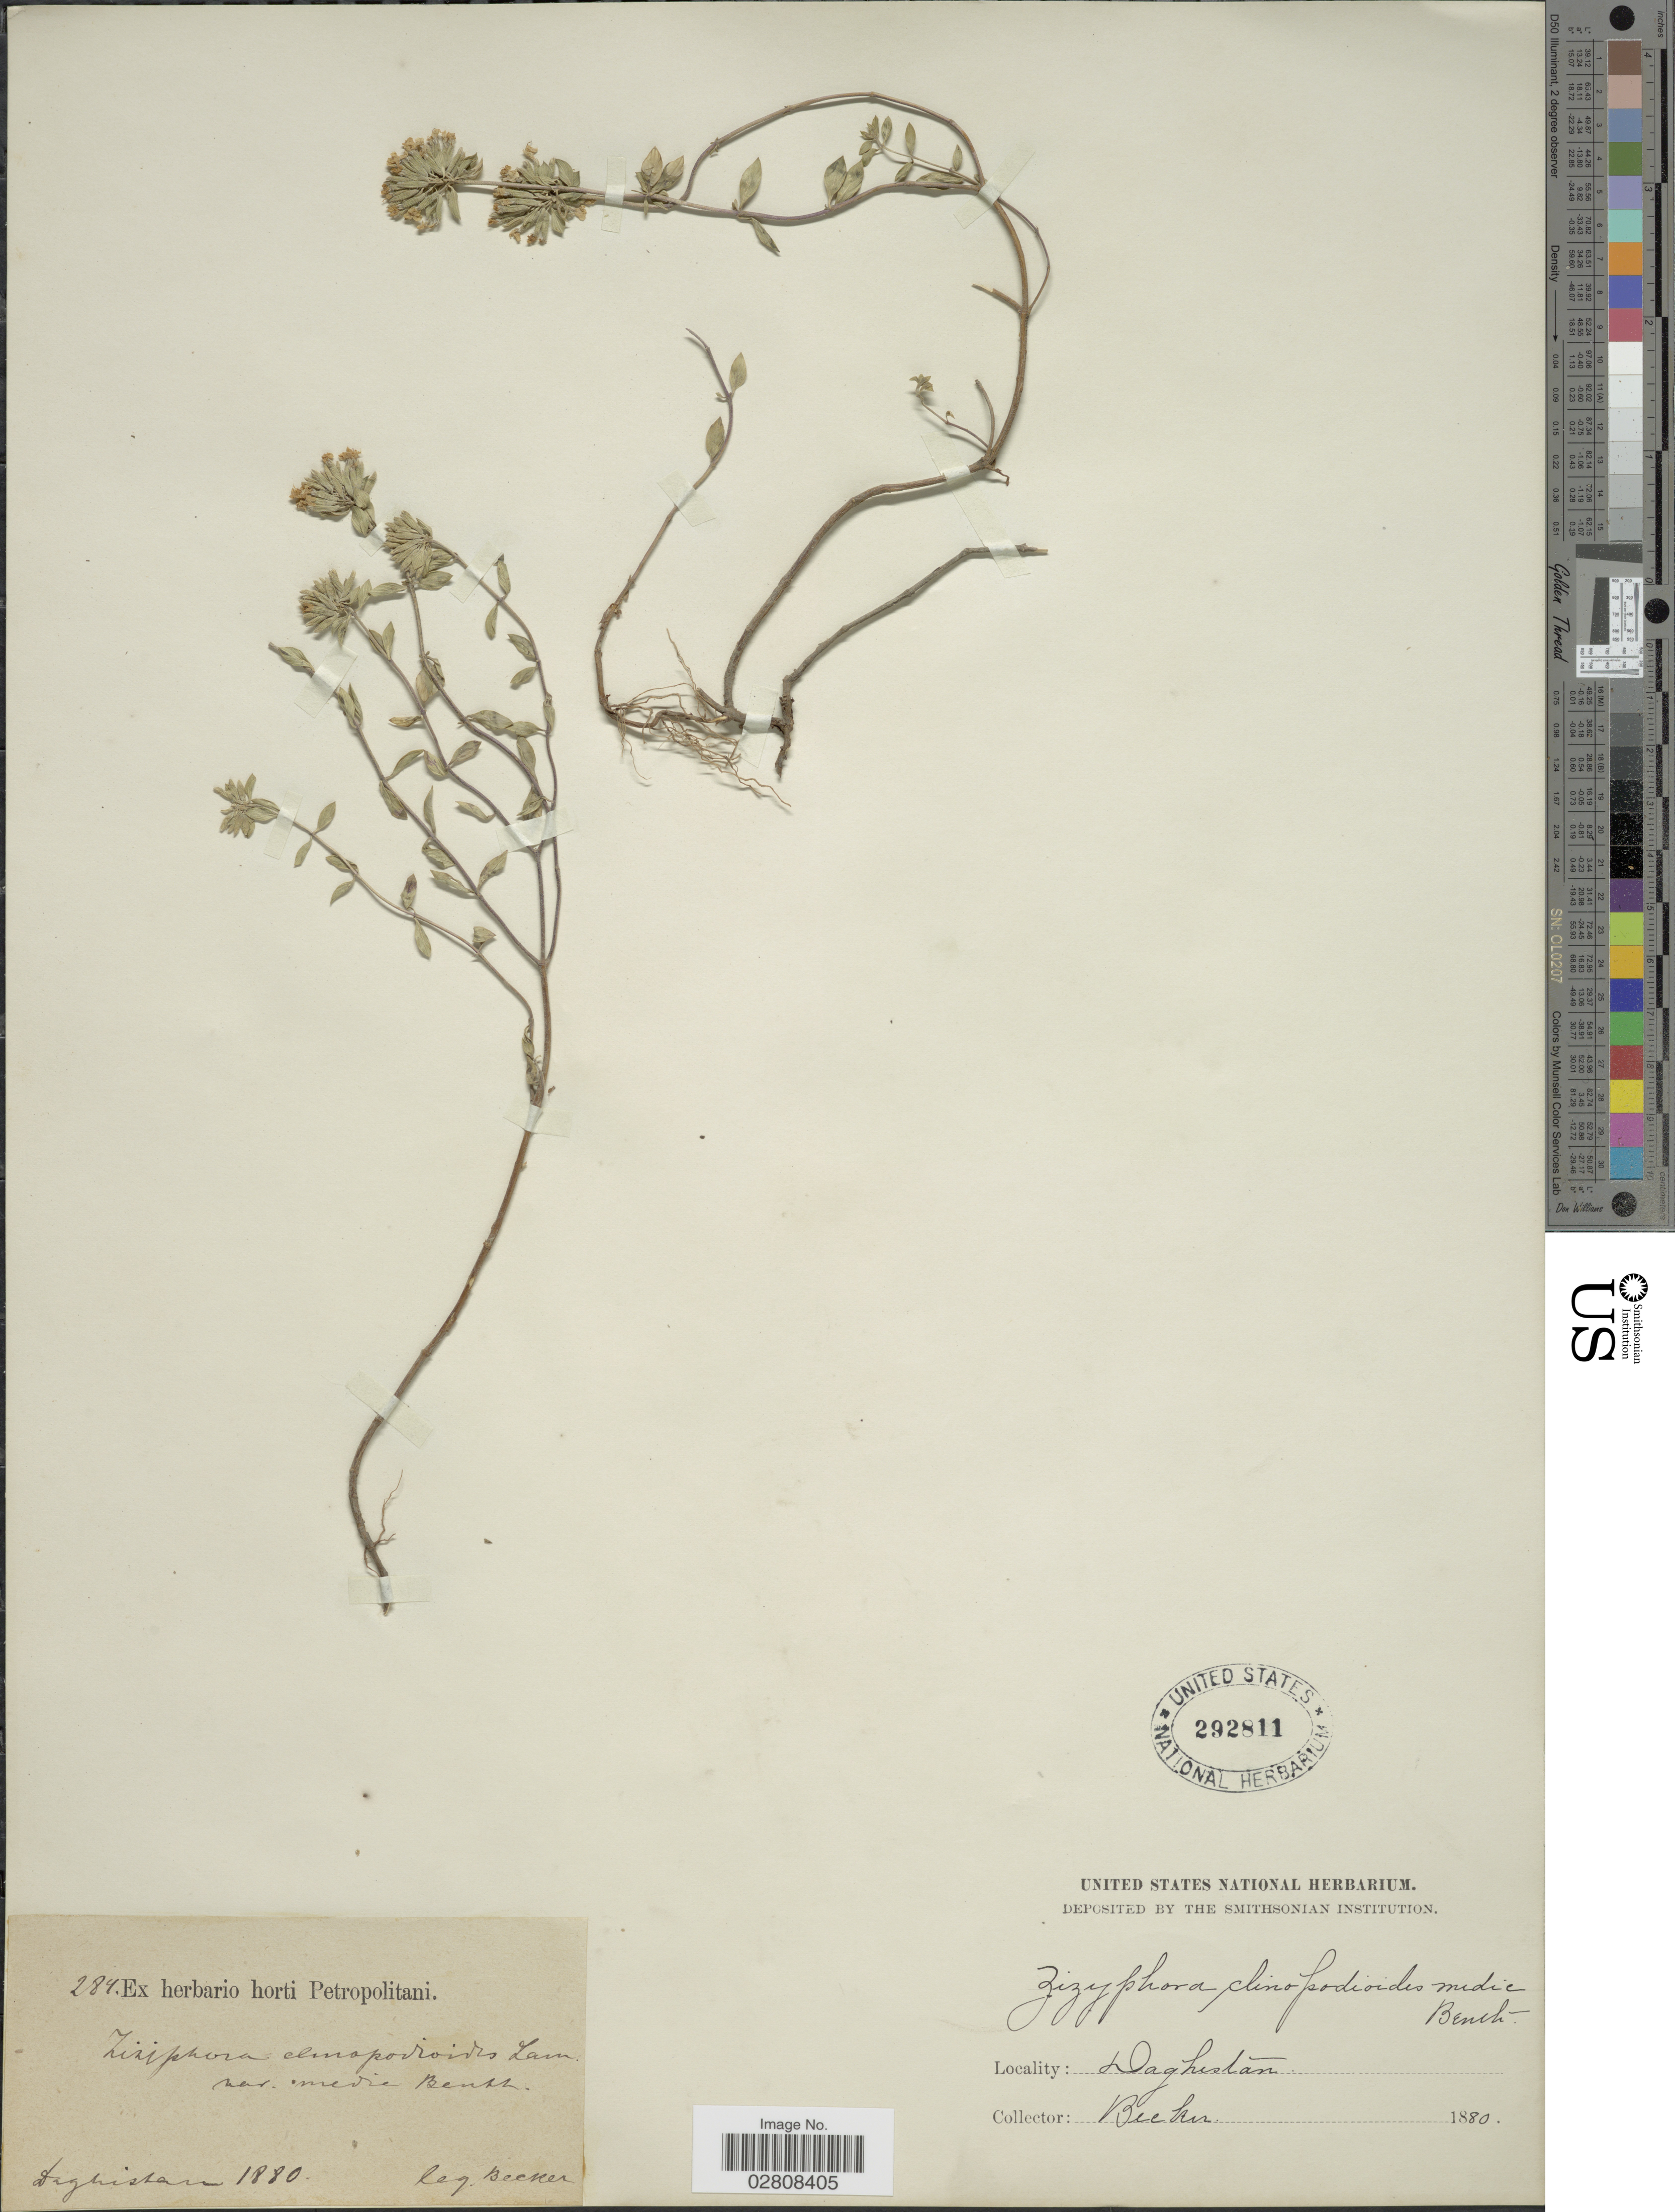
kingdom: Plantae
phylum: Tracheophyta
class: Magnoliopsida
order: Lamiales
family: Lamiaceae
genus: Ziziphora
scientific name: Ziziphora clinopodioides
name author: Lam.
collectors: -. Becker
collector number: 284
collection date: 1880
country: Russian Federation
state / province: Dagestan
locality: Daghistan.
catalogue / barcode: US 292811